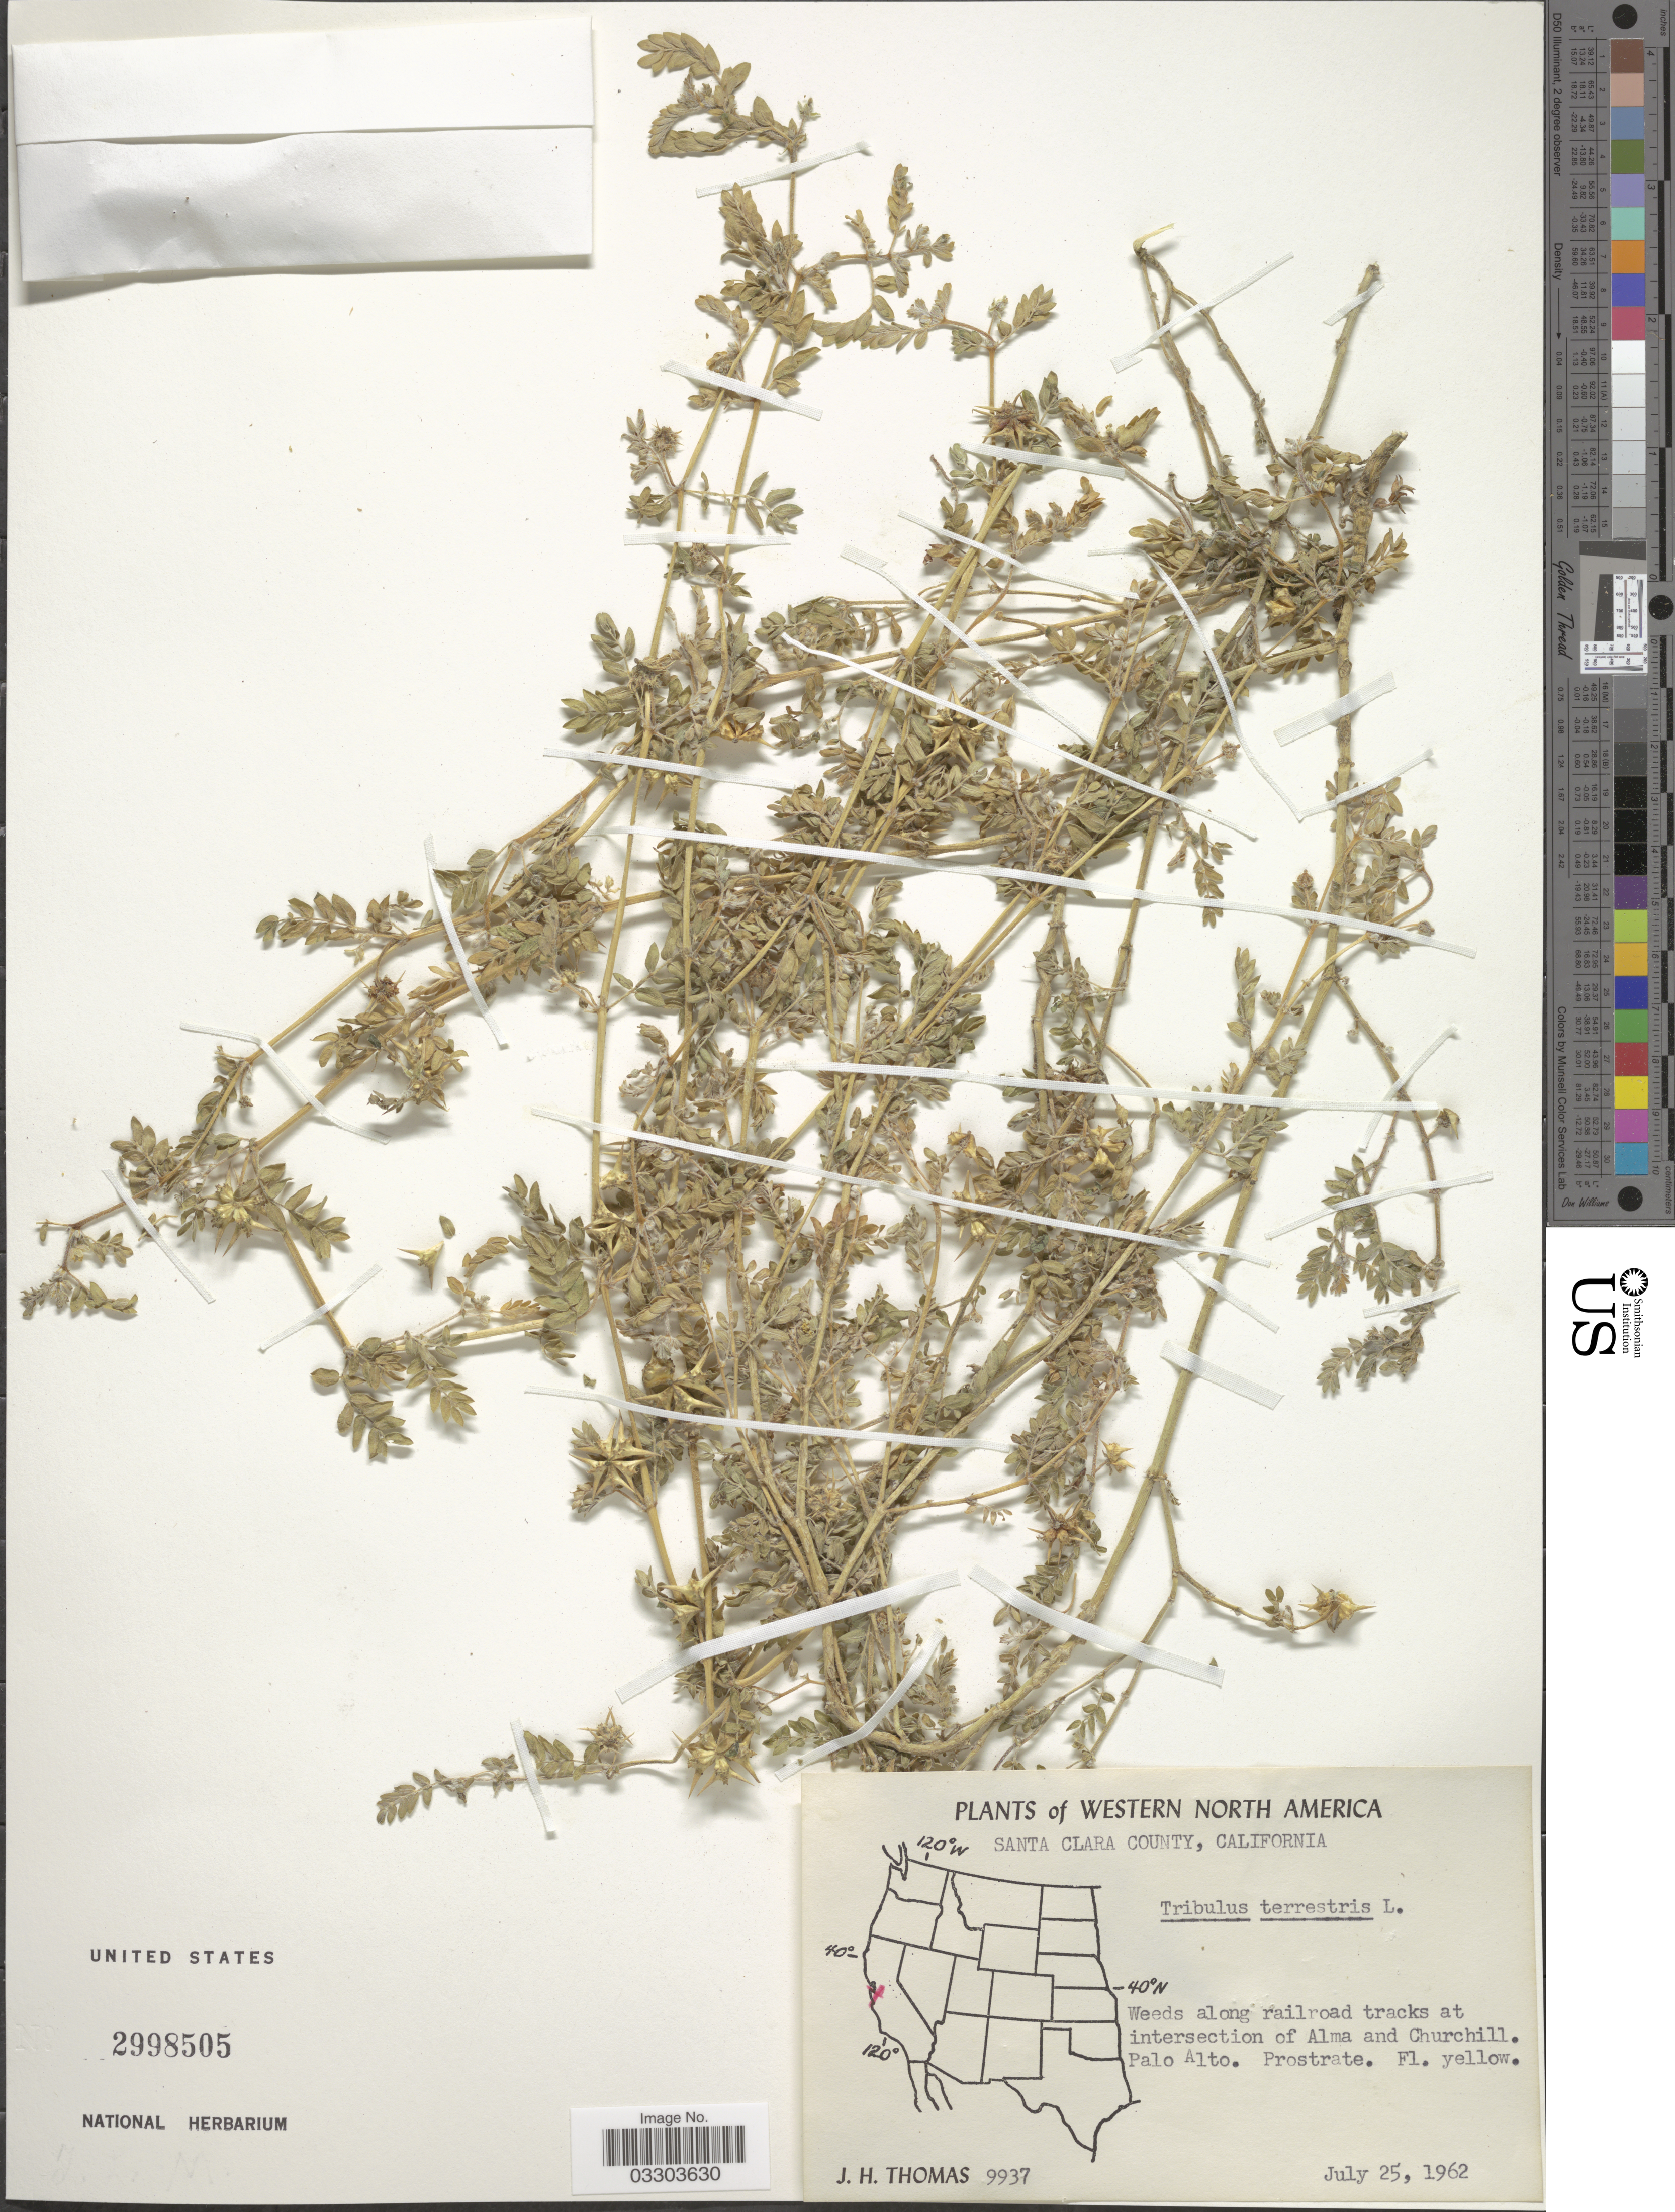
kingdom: Plantae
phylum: Tracheophyta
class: Magnoliopsida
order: Zygophyllales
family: Zygophyllaceae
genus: Tribulus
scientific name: Tribulus terrestris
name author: L.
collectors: J. H. Thomas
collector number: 9937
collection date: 1962-07-25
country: United States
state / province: California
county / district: Santa Clara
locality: Western North America. Santa Clara County. Weeds along railroad tracks at intersection of Alma and Churchill. Palo Alto.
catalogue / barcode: US 2998505